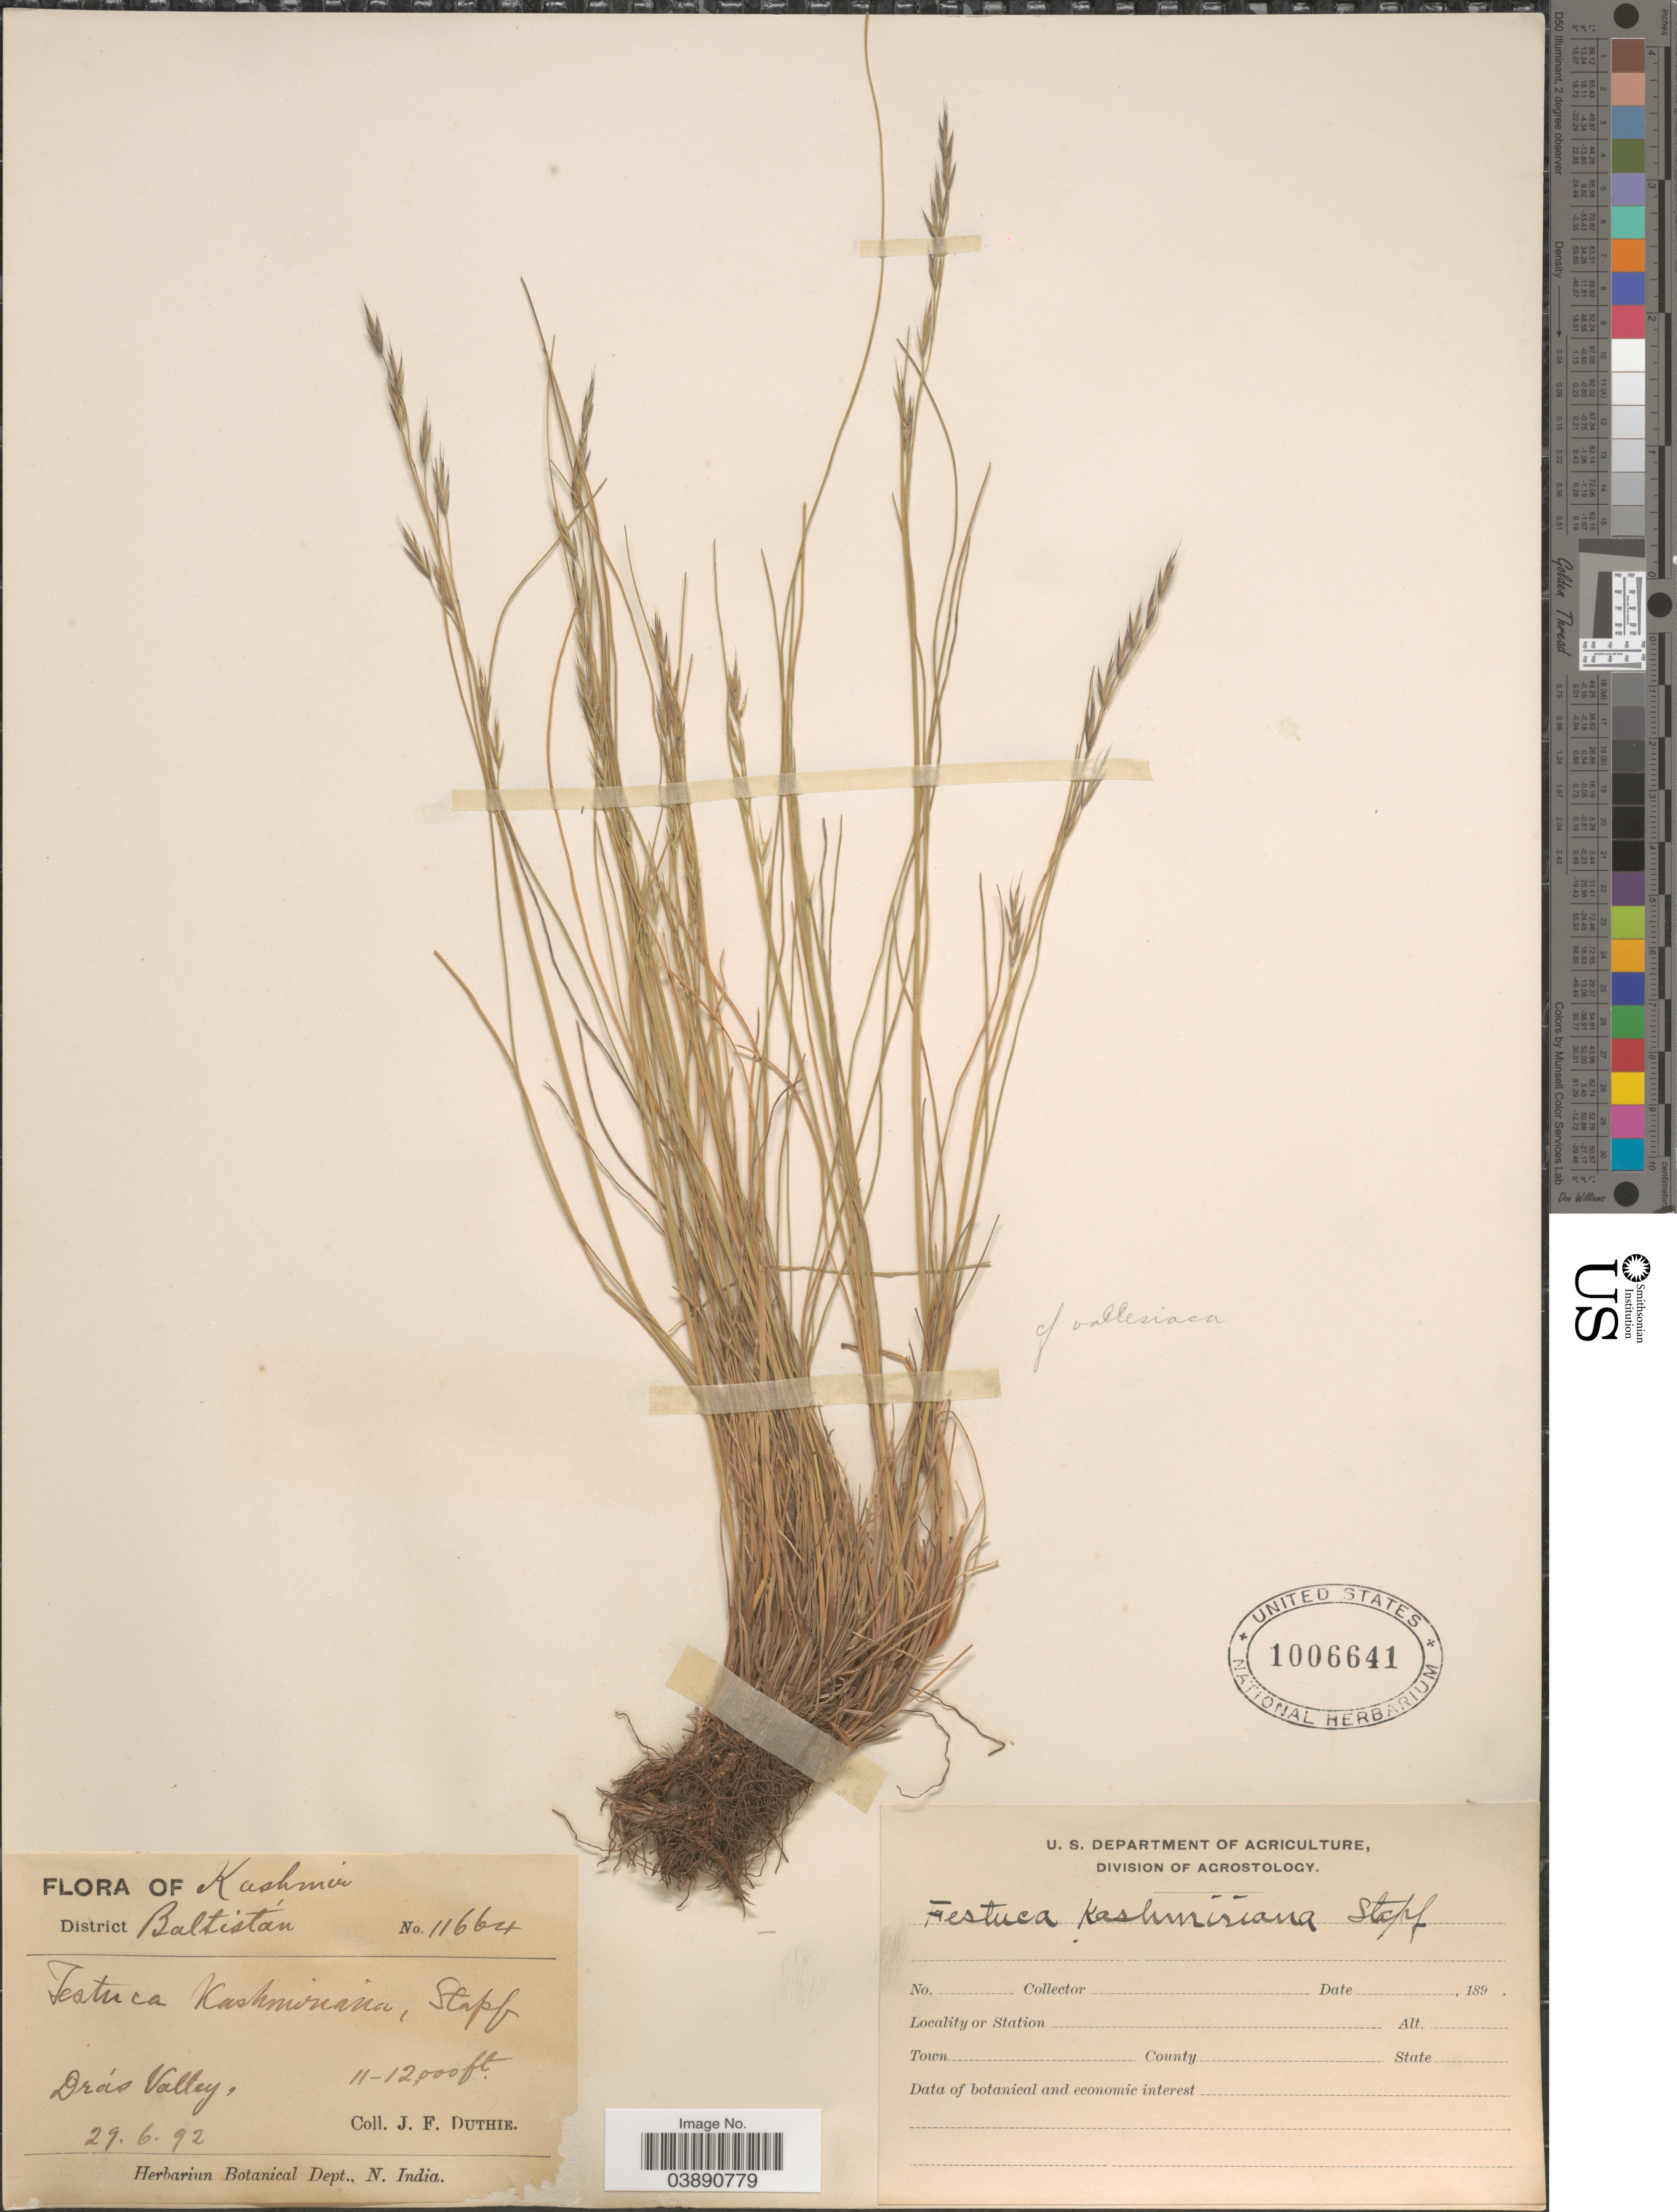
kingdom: Plantae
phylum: Tracheophyta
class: Liliopsida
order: Poales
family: Poaceae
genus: Festuca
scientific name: Festuca kashmiriana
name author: Stapf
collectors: J. F. Duthie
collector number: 11664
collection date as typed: Transcribed d/m/y: 29/6/92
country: India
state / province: Jammu and Kashmir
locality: Kashmir. District Baltistán. Drás Valley.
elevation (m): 3353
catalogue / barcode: US 1006641